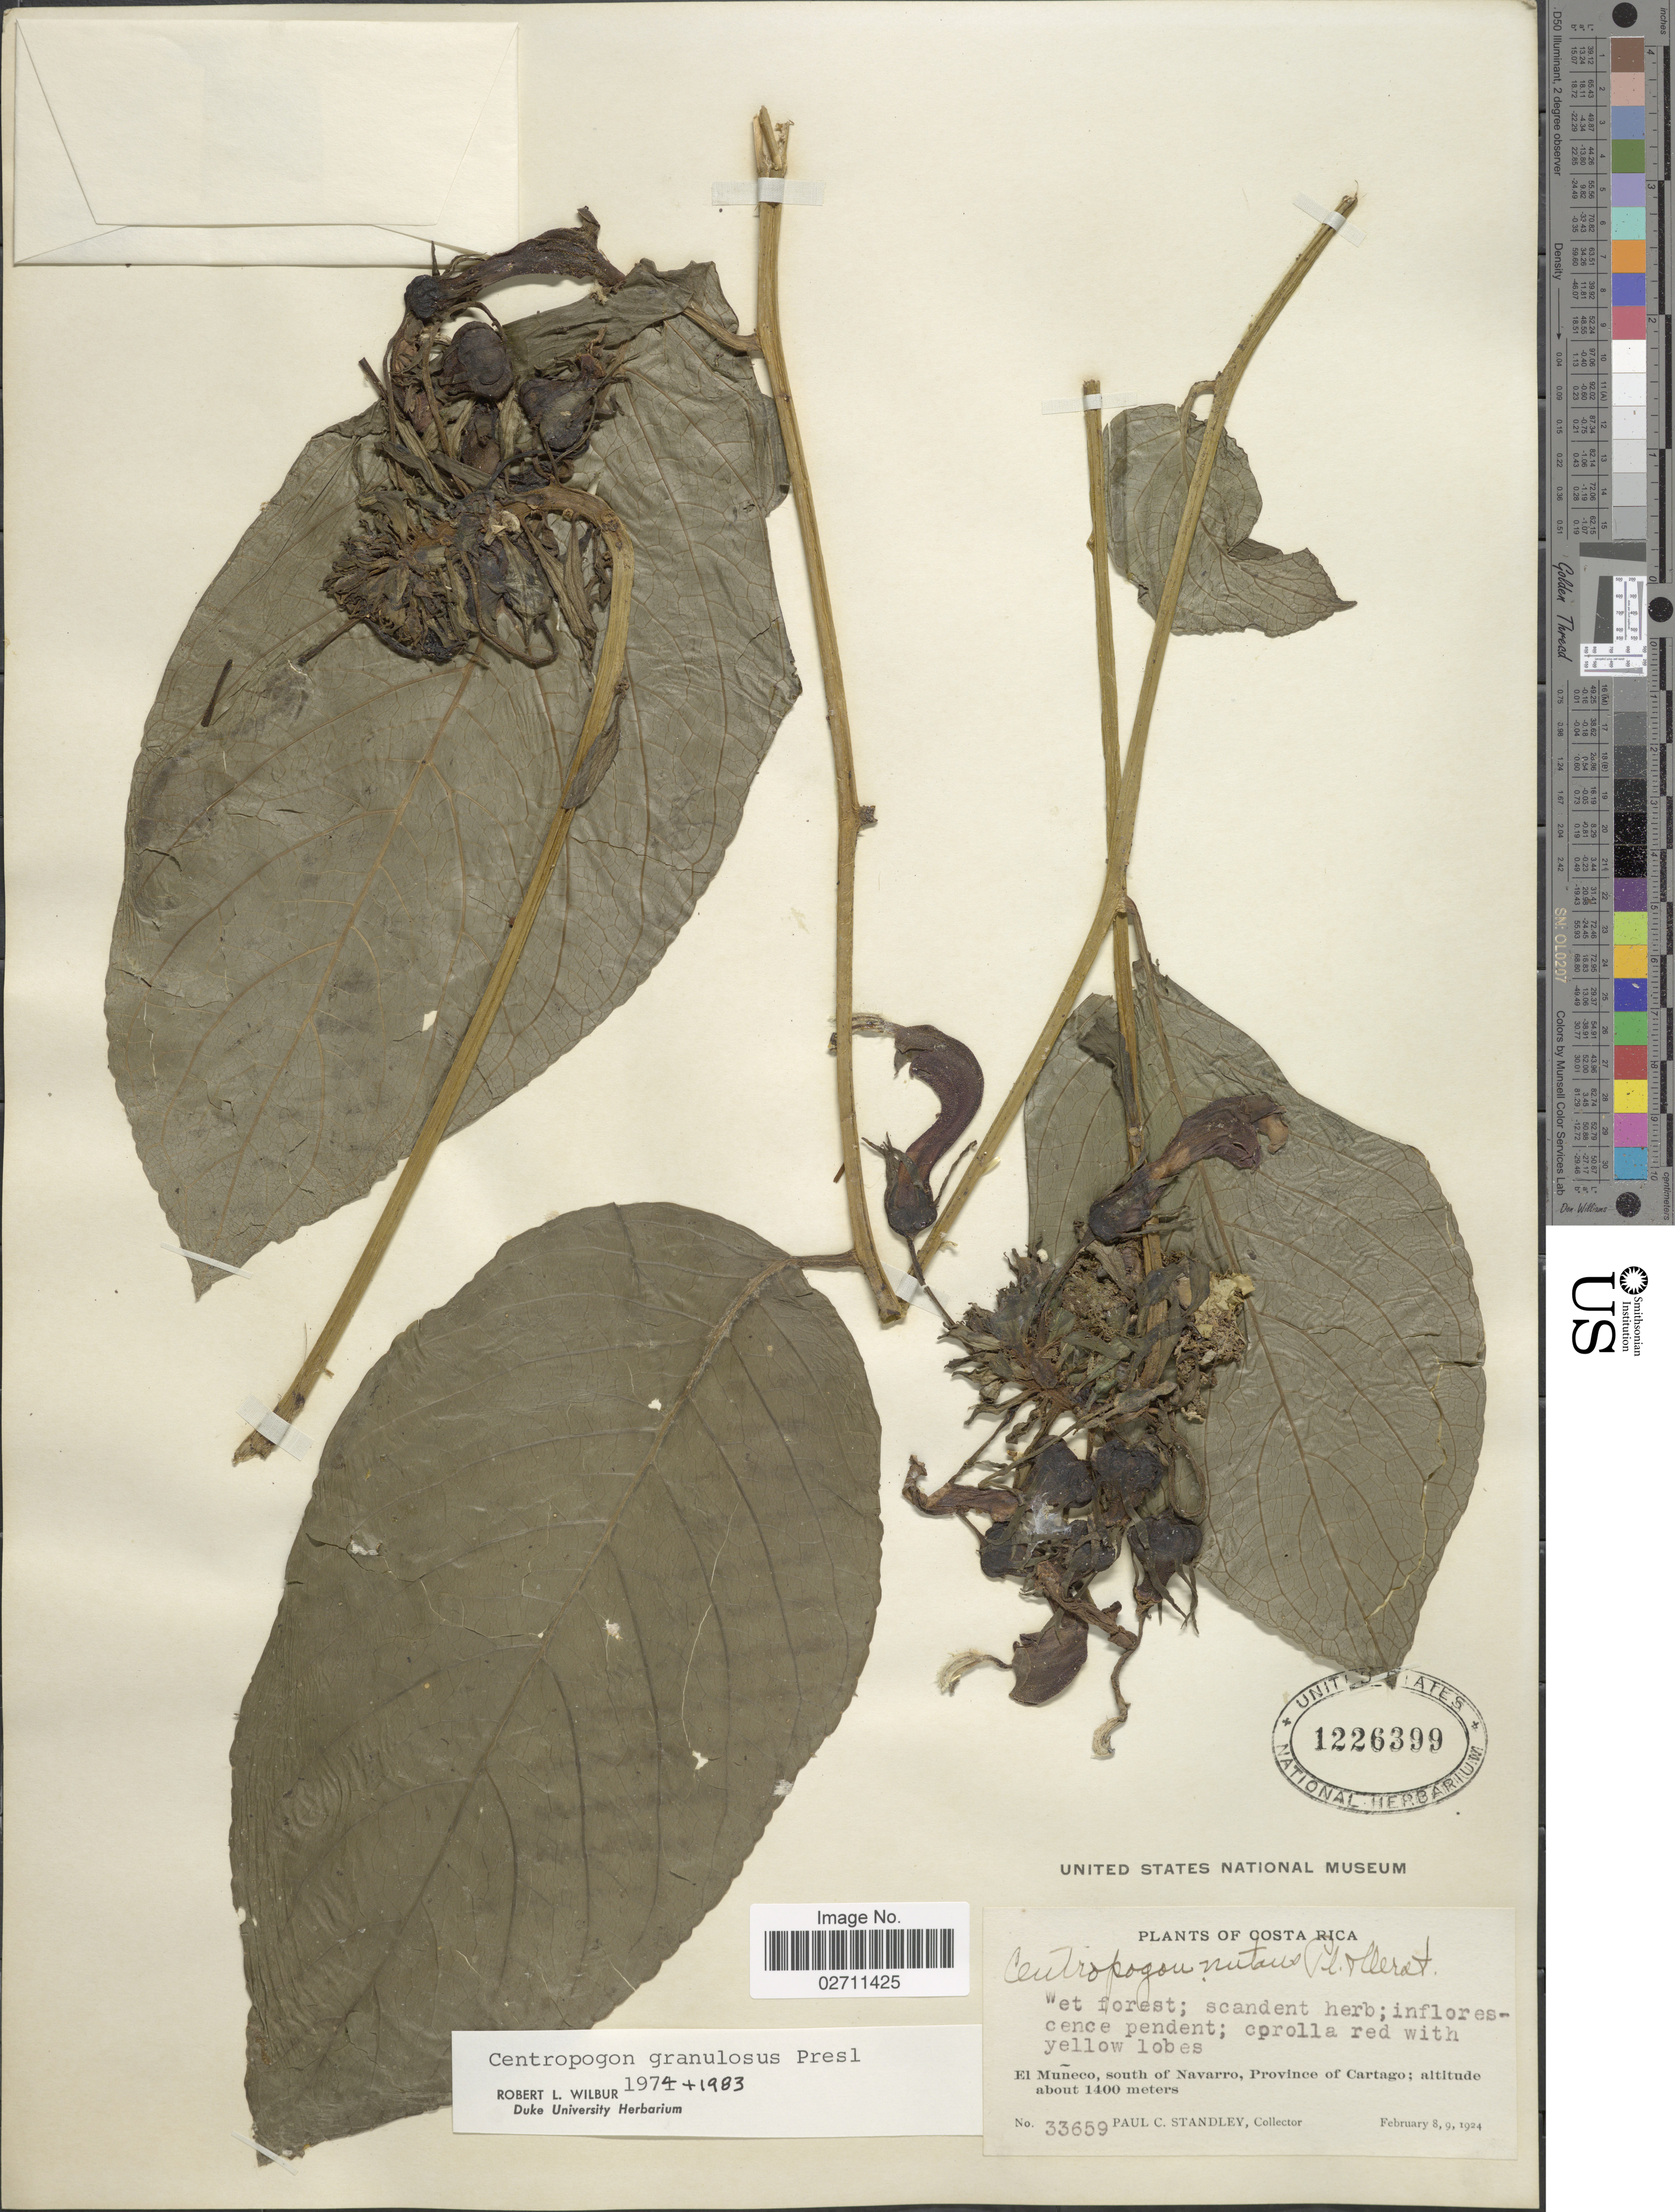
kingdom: Plantae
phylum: Tracheophyta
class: Magnoliopsida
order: Asterales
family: Campanulaceae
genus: Centropogon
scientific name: Centropogon granulosus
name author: C. Presl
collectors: P. C. Standley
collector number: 33659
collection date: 1924-02-08/1924-02-09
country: Costa Rica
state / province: Cartago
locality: El Muneco, south of Navarro.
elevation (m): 1400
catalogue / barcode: US 1226399